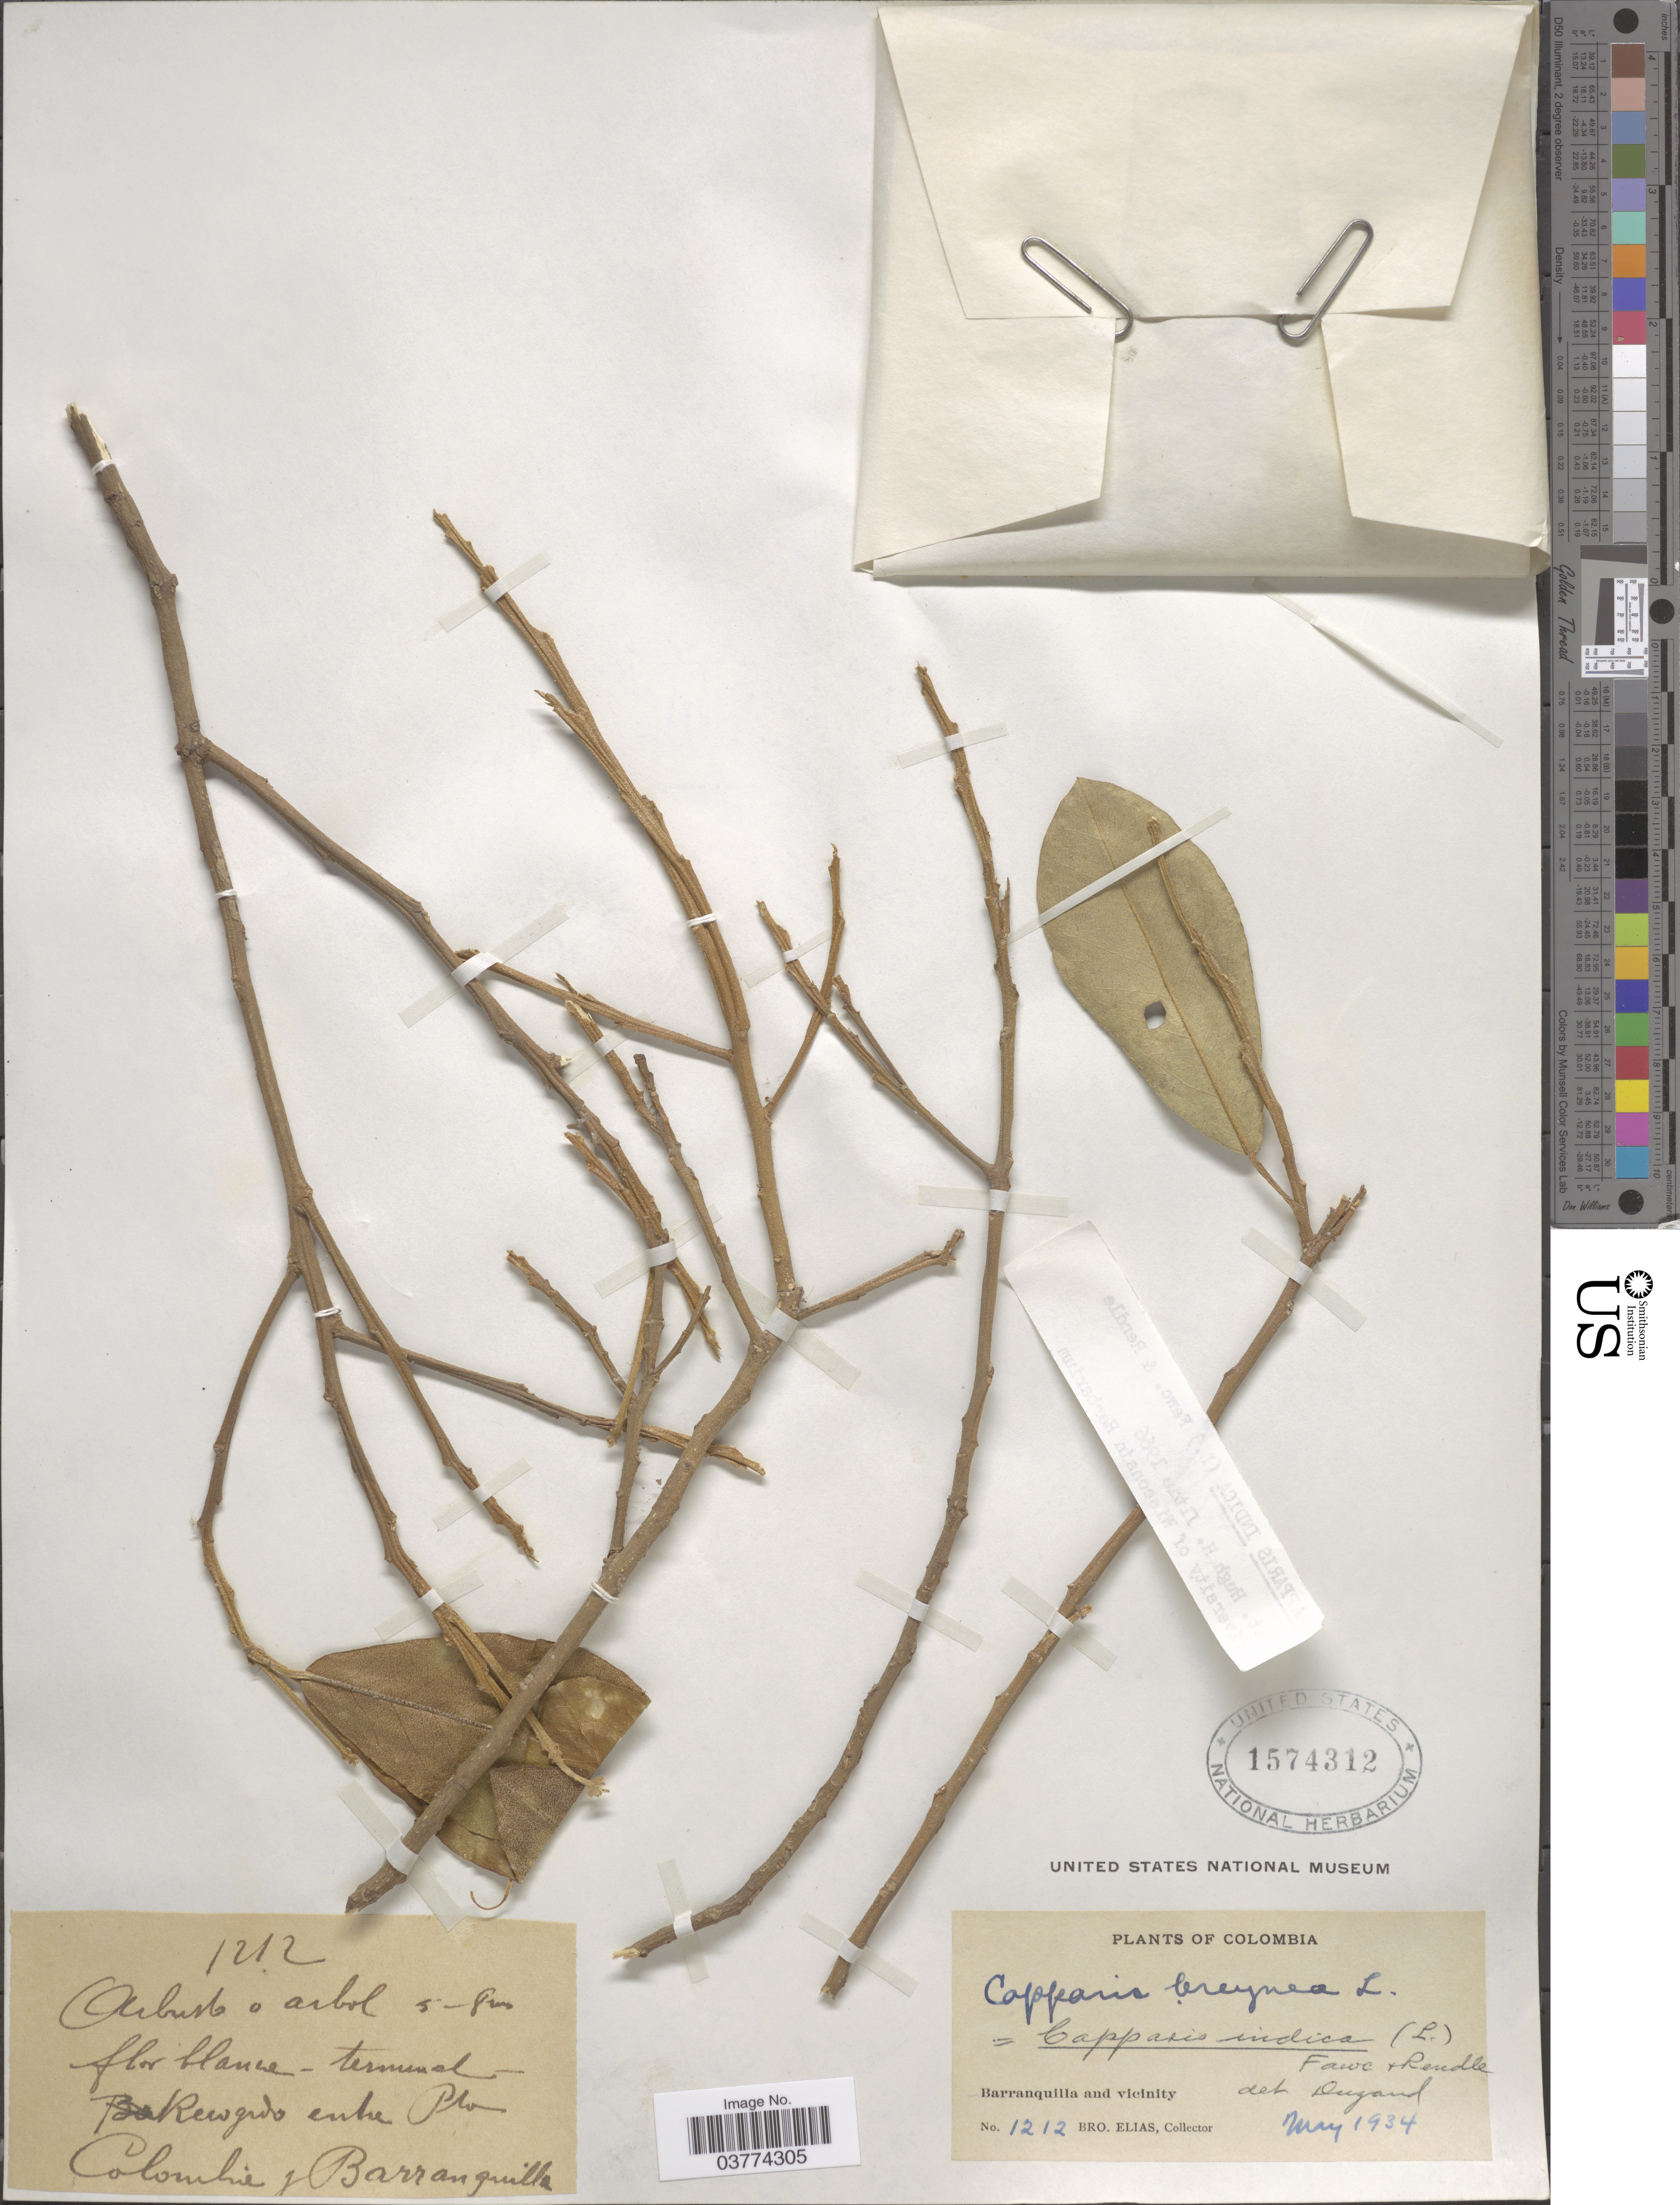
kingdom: Plantae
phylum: Tracheophyta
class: Magnoliopsida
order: Brassicales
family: Capparaceae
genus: Quadrella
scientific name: Quadrella indica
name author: (L.) Iltis & Cornejo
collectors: Bro. Elias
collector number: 1212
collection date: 1934-05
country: Colombia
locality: Barranquilla and vicinity. Rewgulo [interpreted] entre Pto Colombie y Barranquilla.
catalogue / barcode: US 1574312